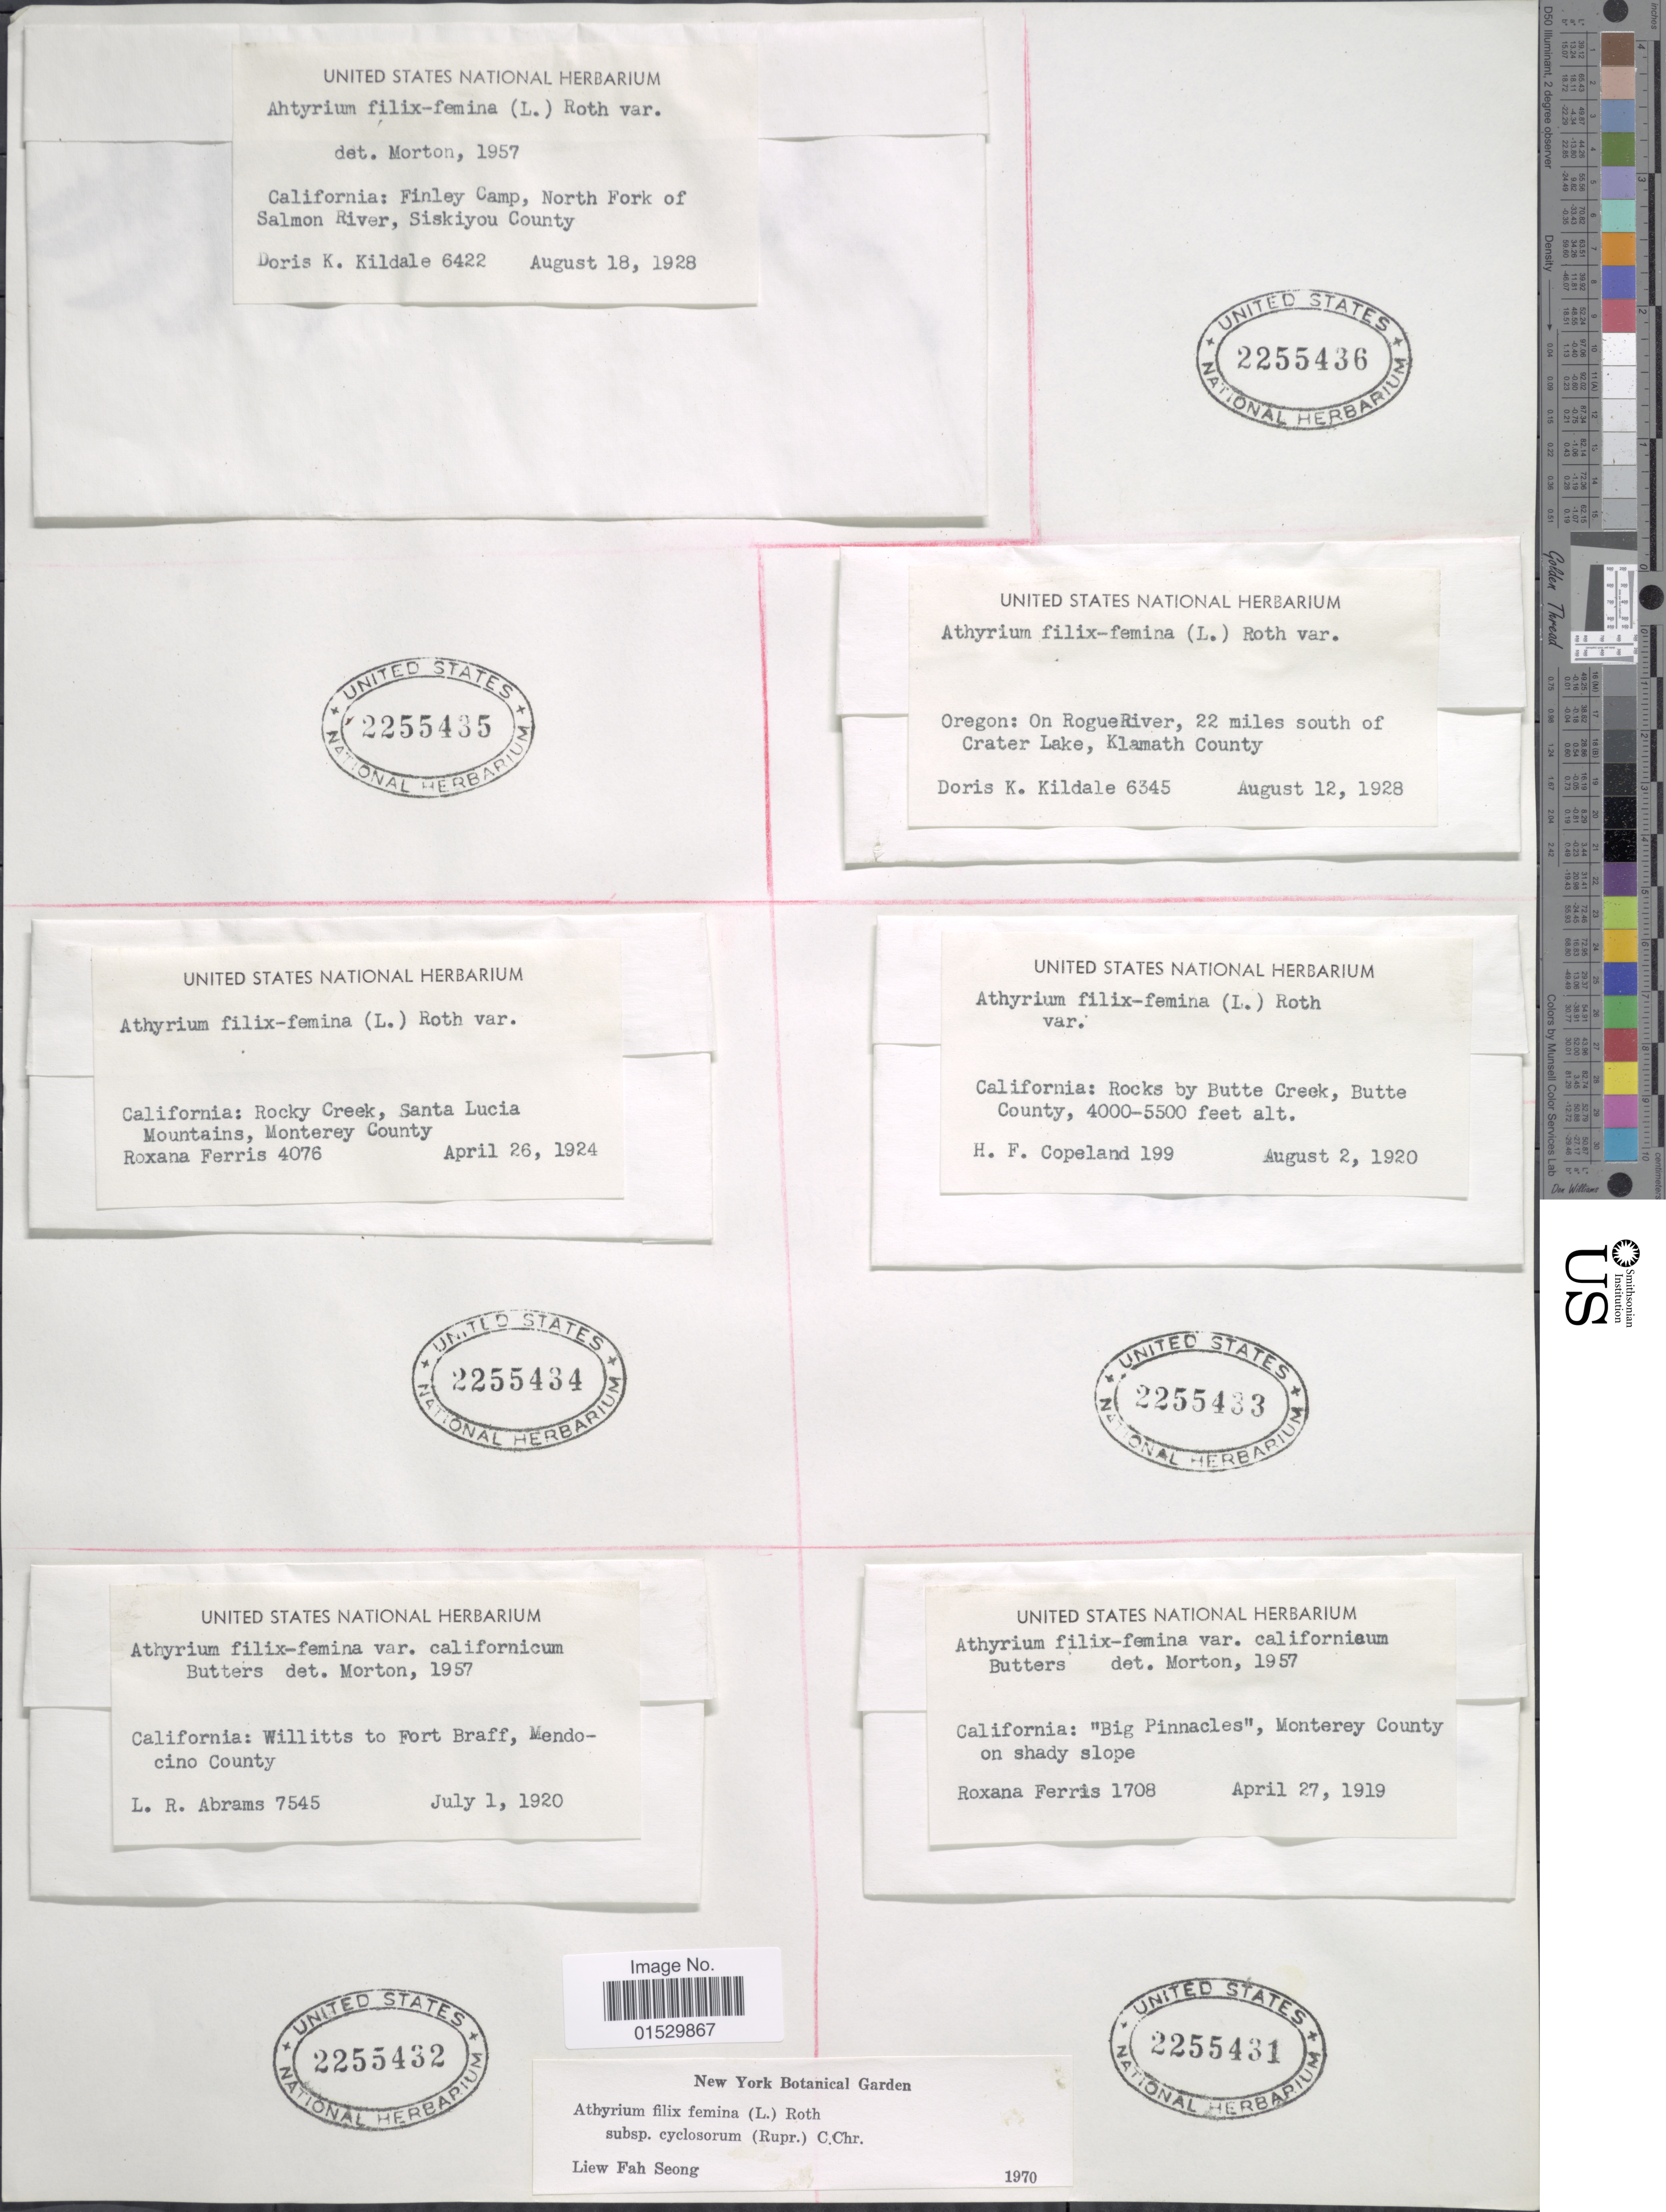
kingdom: Plantae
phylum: Tracheophyta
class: Polypodiopsida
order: Polypodiales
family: Athyriaceae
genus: Athyrium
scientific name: Athyrium filix-femina subsp. cyclosorum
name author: (Rupr.) C. Chr.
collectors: D. Kildale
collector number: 6345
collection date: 1928-08-12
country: United States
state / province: Oregon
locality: On RogueRiver, 22 miles south of Crater Lake, Klamath County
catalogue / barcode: US 2255436-6